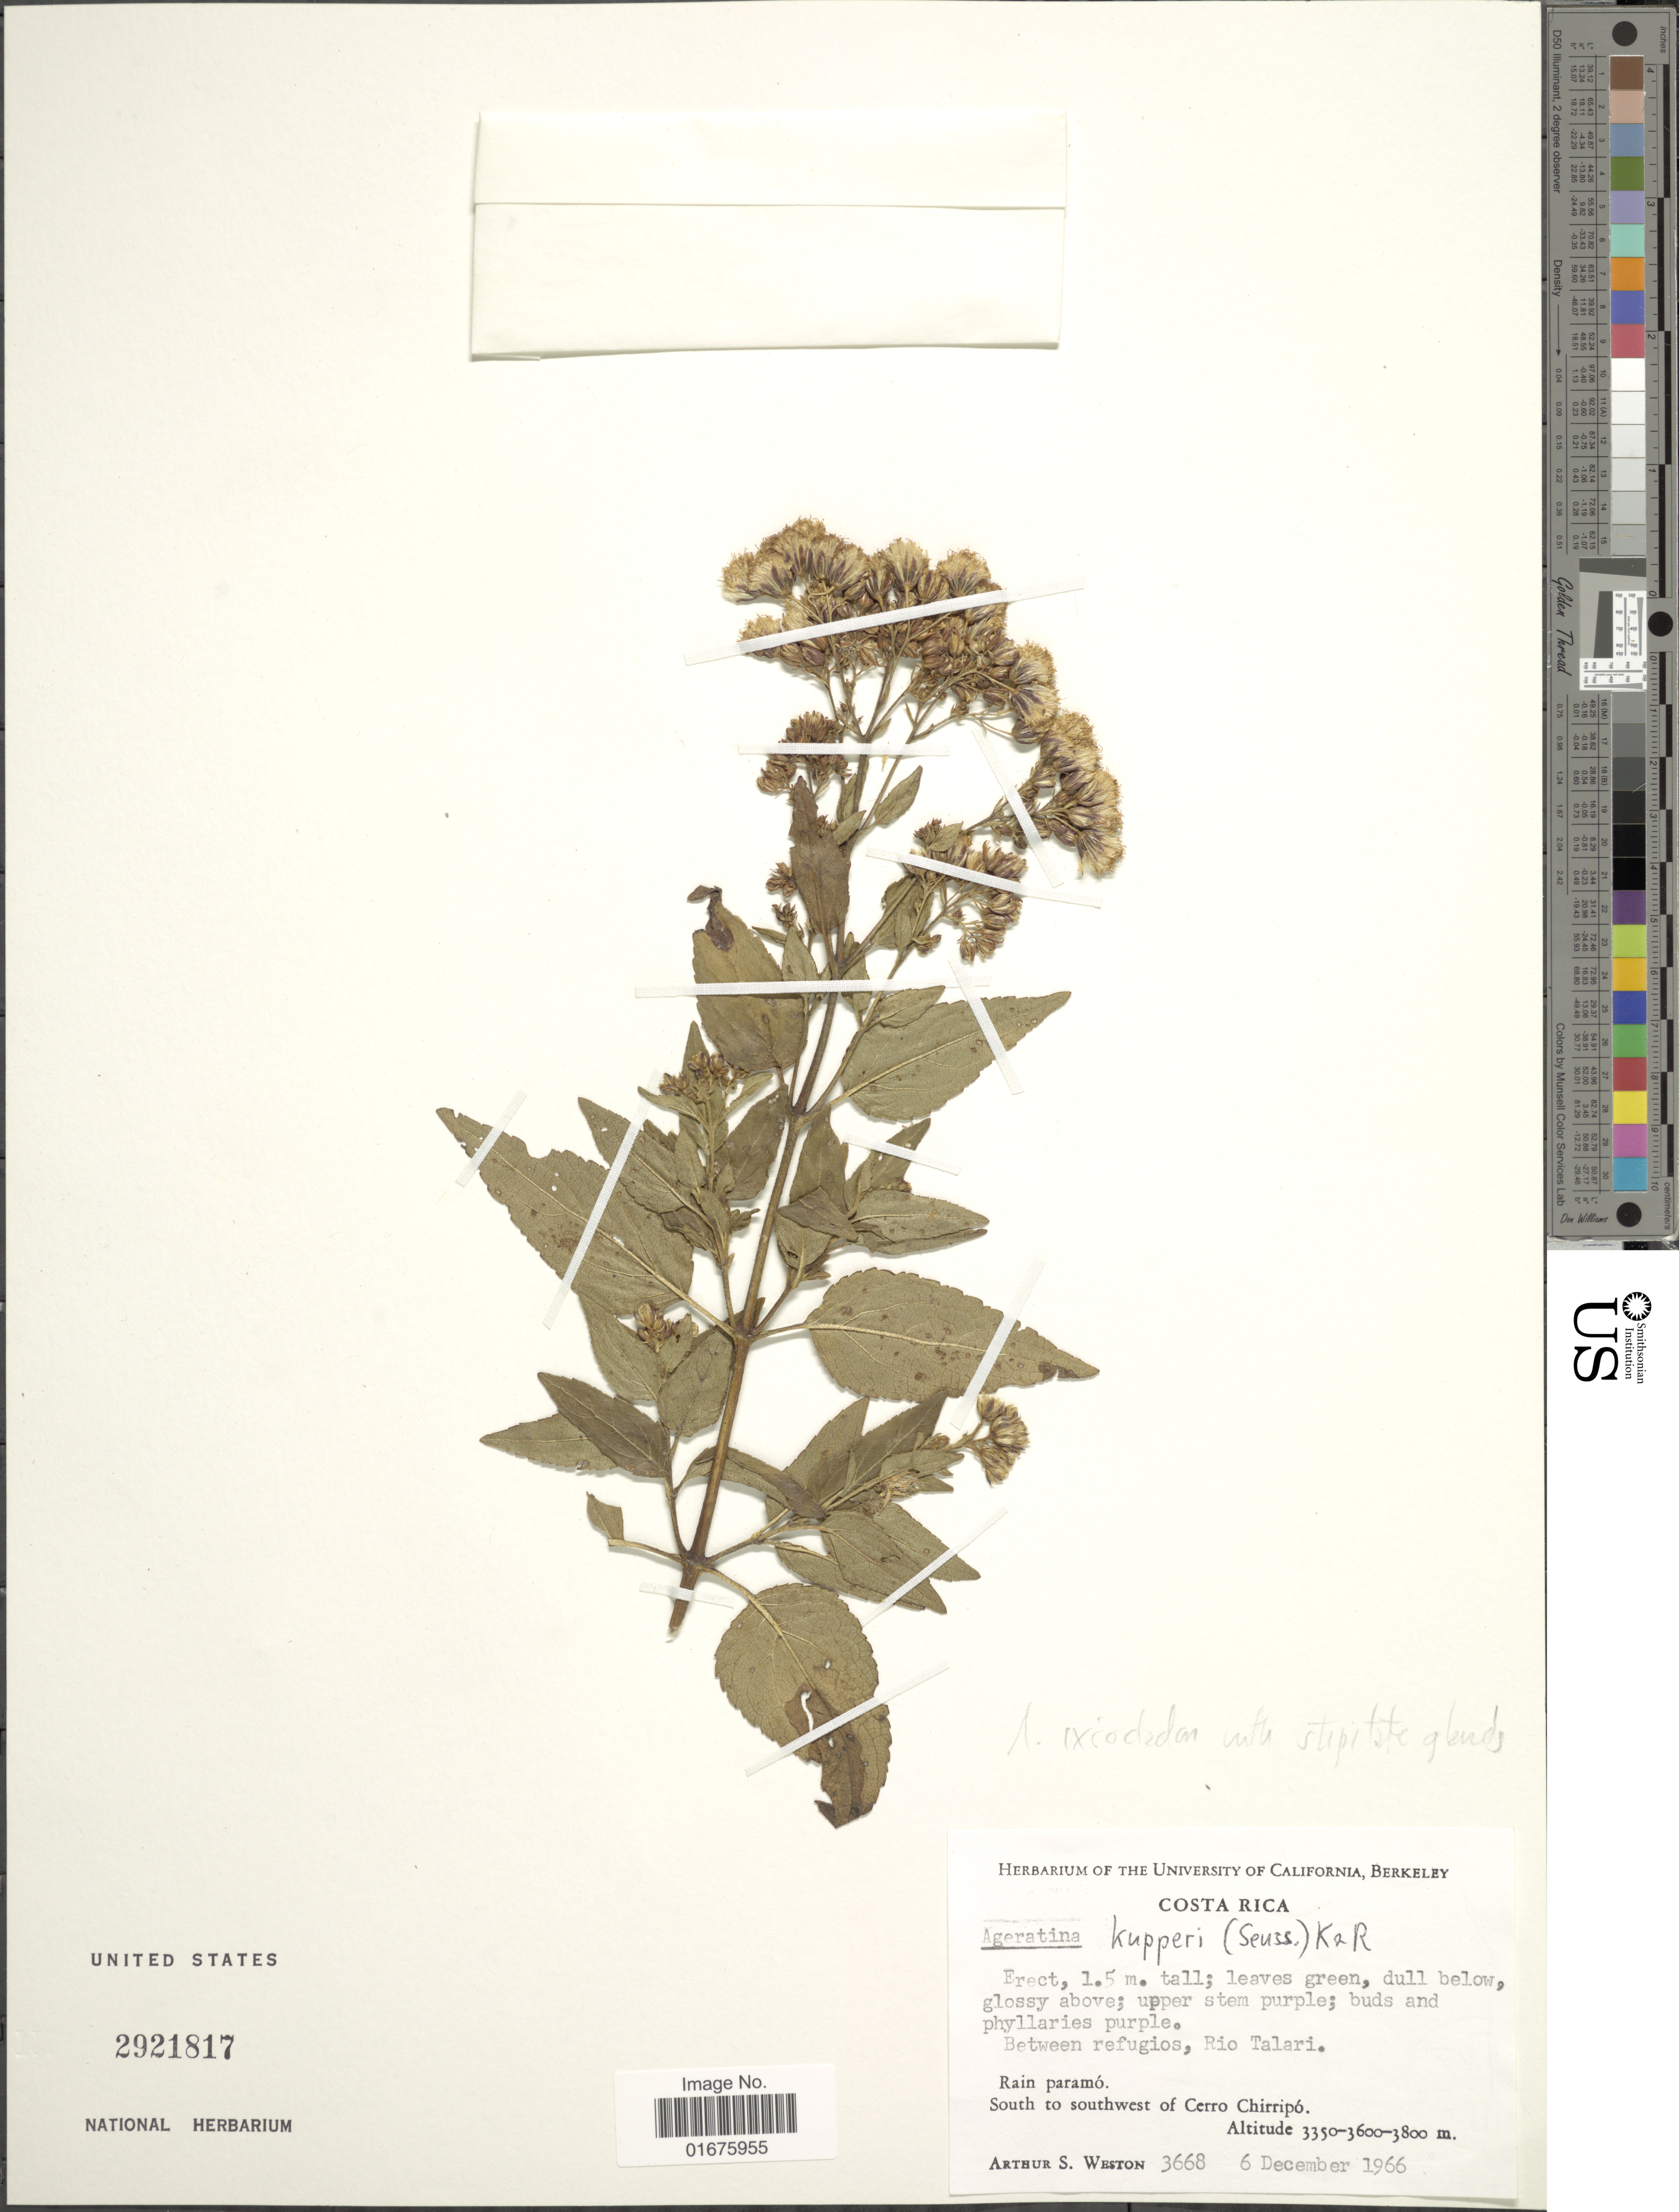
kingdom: Plantae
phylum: Tracheophyta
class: Magnoliopsida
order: Asterales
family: Asteraceae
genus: Ageratina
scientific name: Ageratina ixiocladon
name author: (Benth. ex Oerst.) R.M. King & H. Rob.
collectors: A. Weston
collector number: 3668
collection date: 1966-12-06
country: Costa Rica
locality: Between refugios, Rio Talari, Rain paramó, South to southwest of Cerro Chirripó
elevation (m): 3350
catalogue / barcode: US 2921817